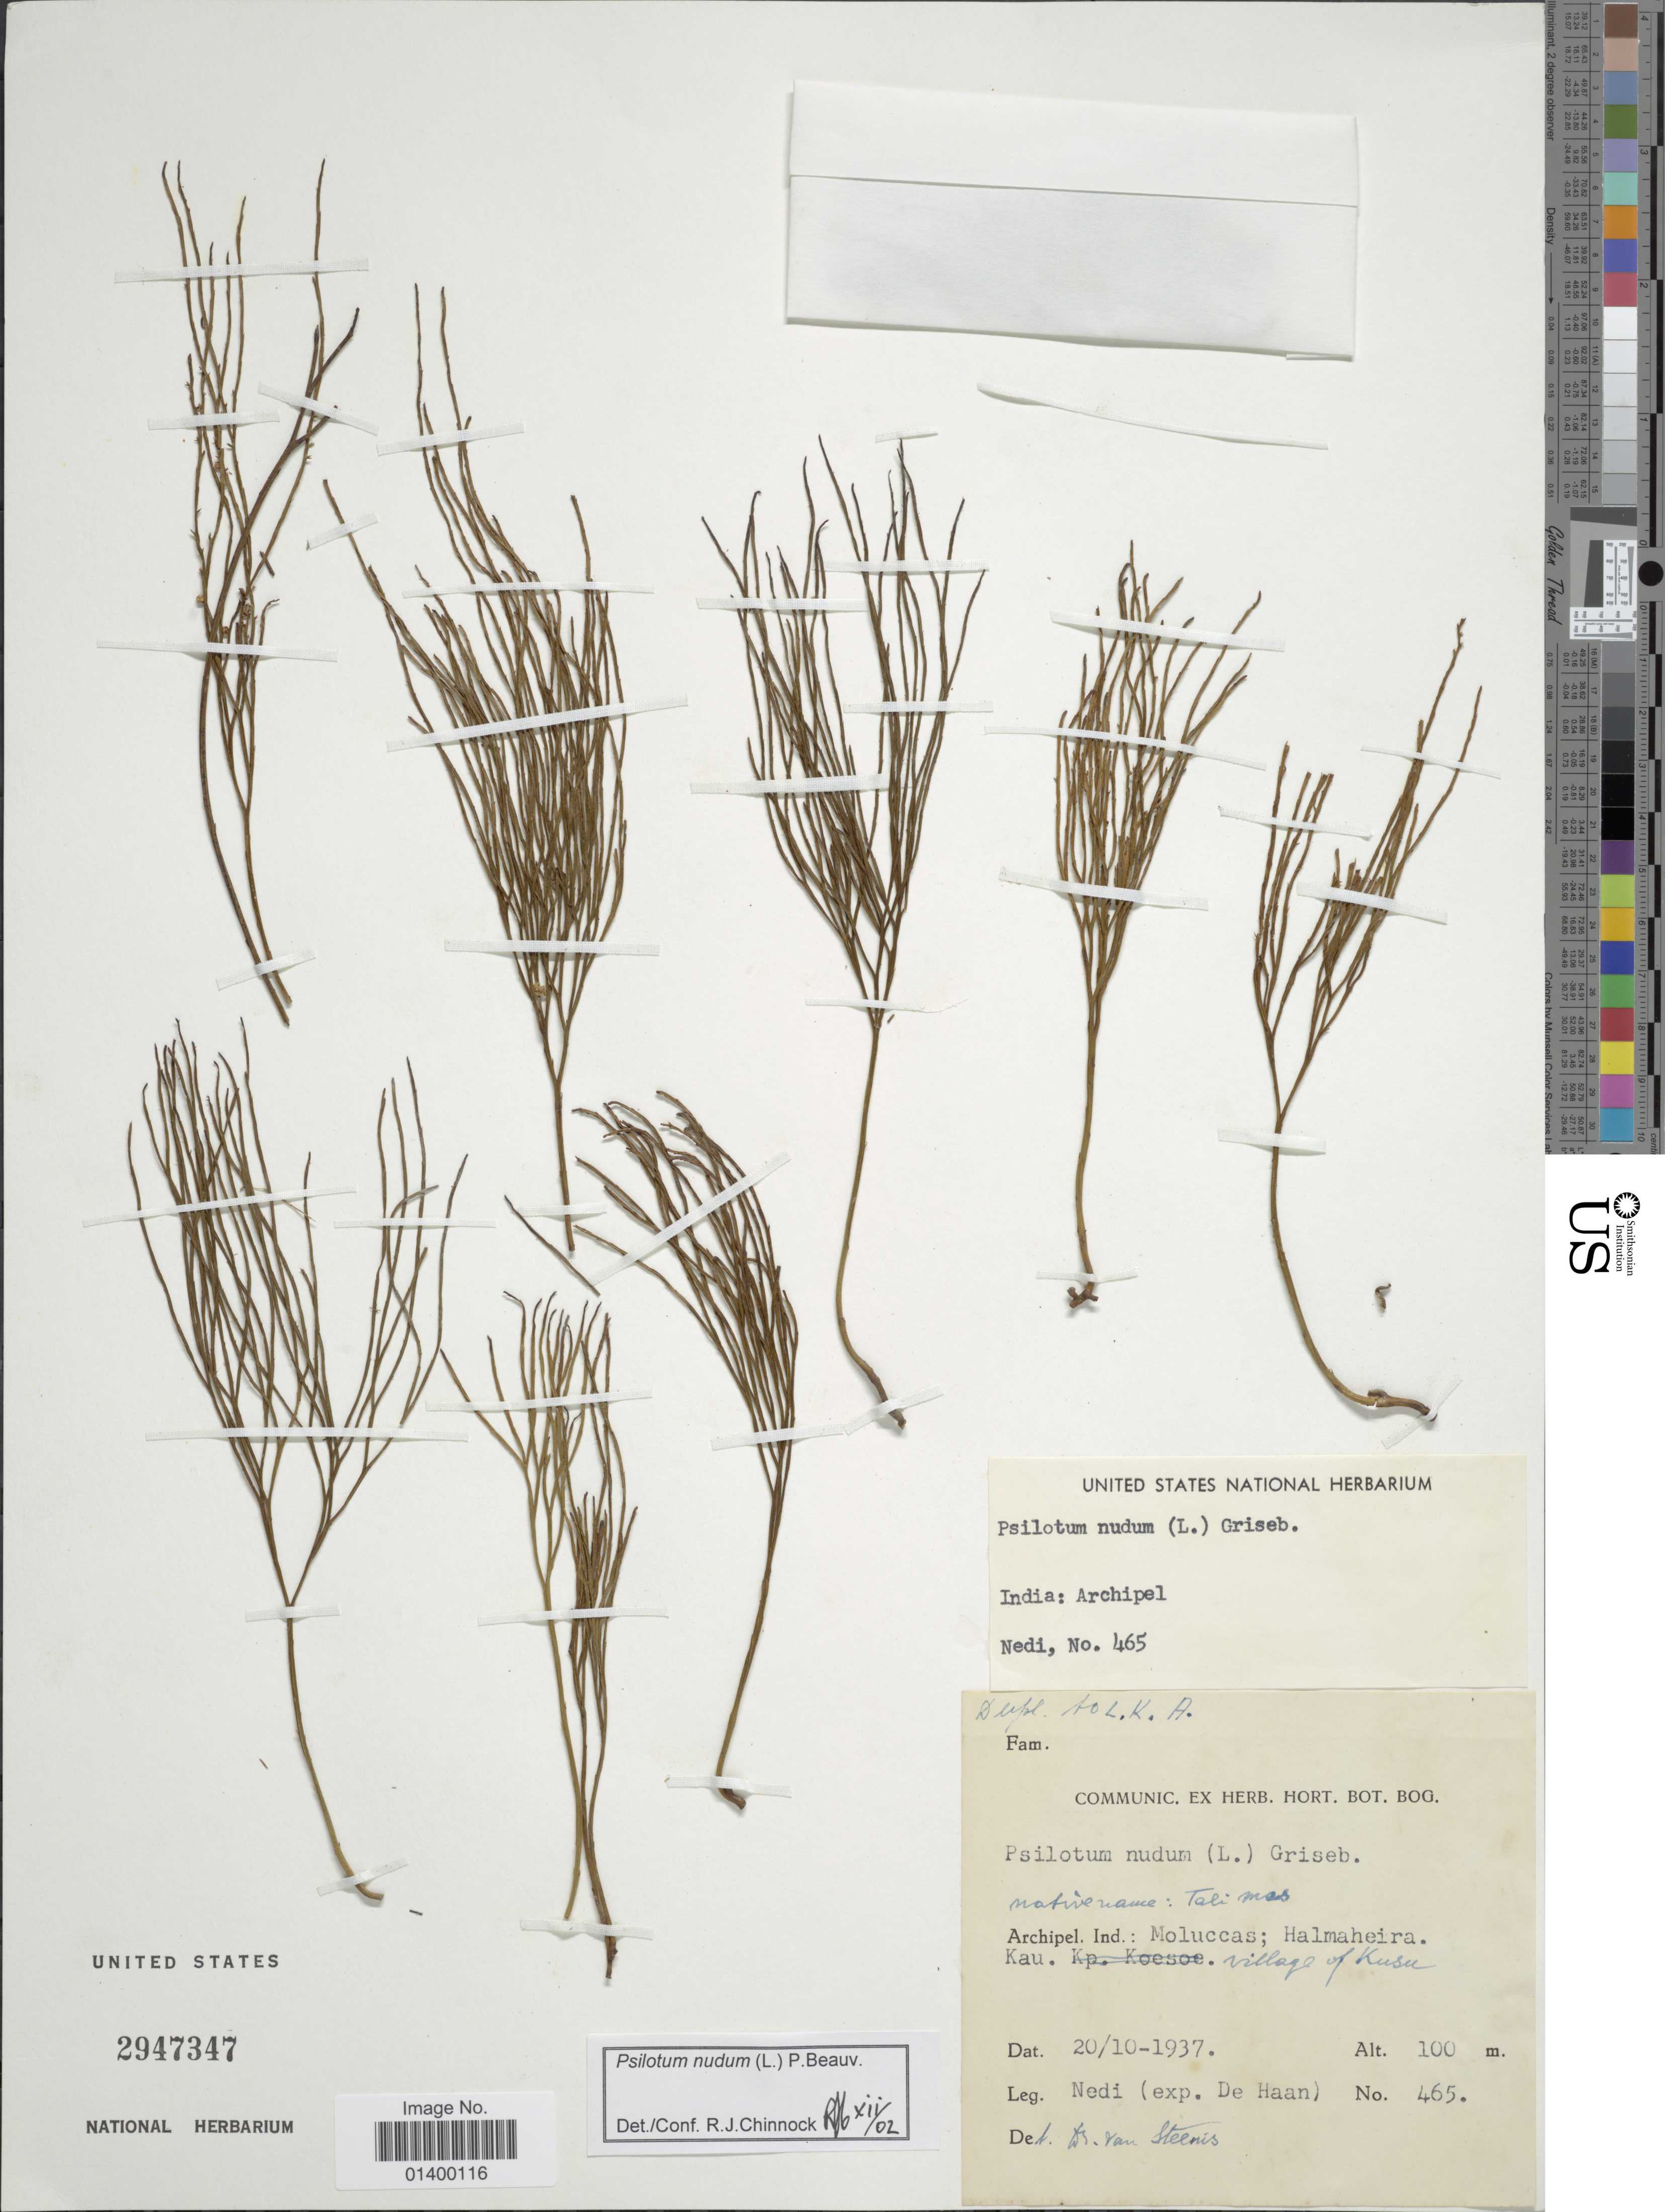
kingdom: Plantae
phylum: Tracheophyta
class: Polypodiopsida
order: Psilotales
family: Psilotaceae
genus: Psilotum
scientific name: Psilotum nudum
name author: (L.) P. Beauv.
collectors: Nendi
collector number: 465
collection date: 1937-10-20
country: Indonesia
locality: Archipel. Ind.: Moluccas; Halmahera, Kau, village of Kusu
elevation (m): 100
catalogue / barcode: US 2947347